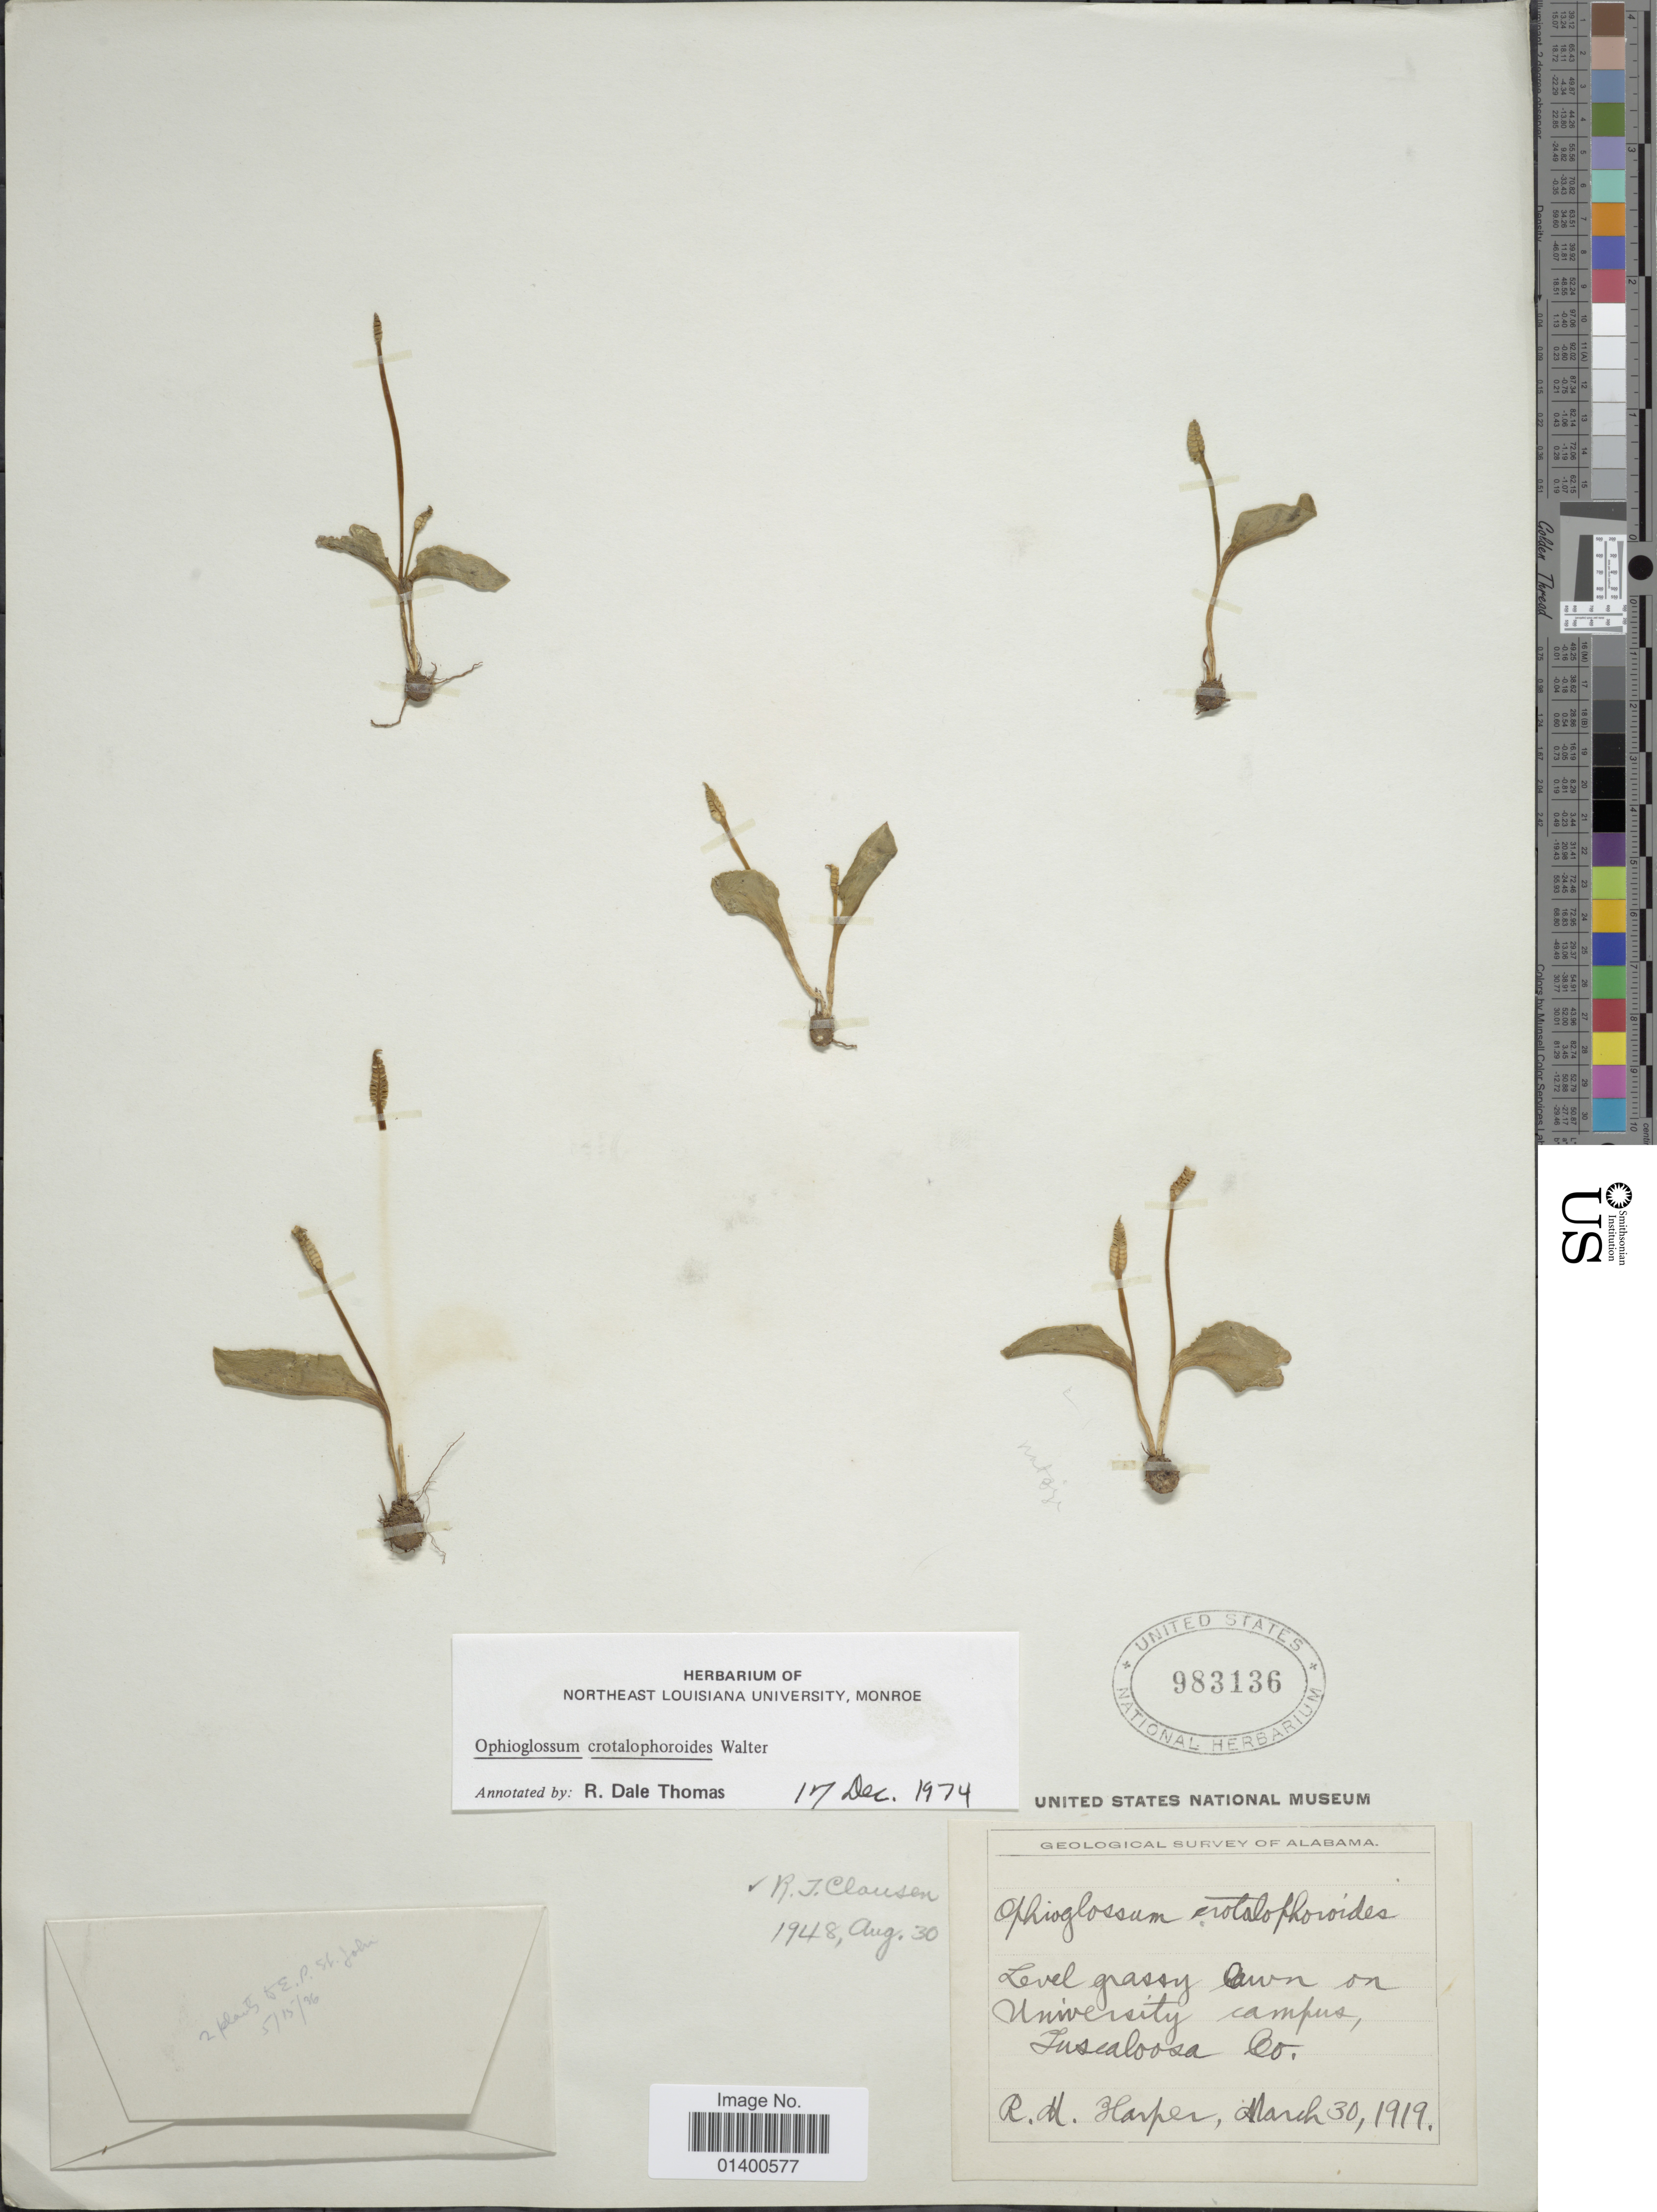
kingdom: Plantae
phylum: Tracheophyta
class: Polypodiopsida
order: Ophioglossales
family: Ophioglossaceae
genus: Ophioglossum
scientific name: Ophioglossum crotalophoroides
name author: Walter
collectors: R. H. Harper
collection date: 1919-03-30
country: United States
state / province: Alabama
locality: University campus, Tuscaloosa Co.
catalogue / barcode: US 983136